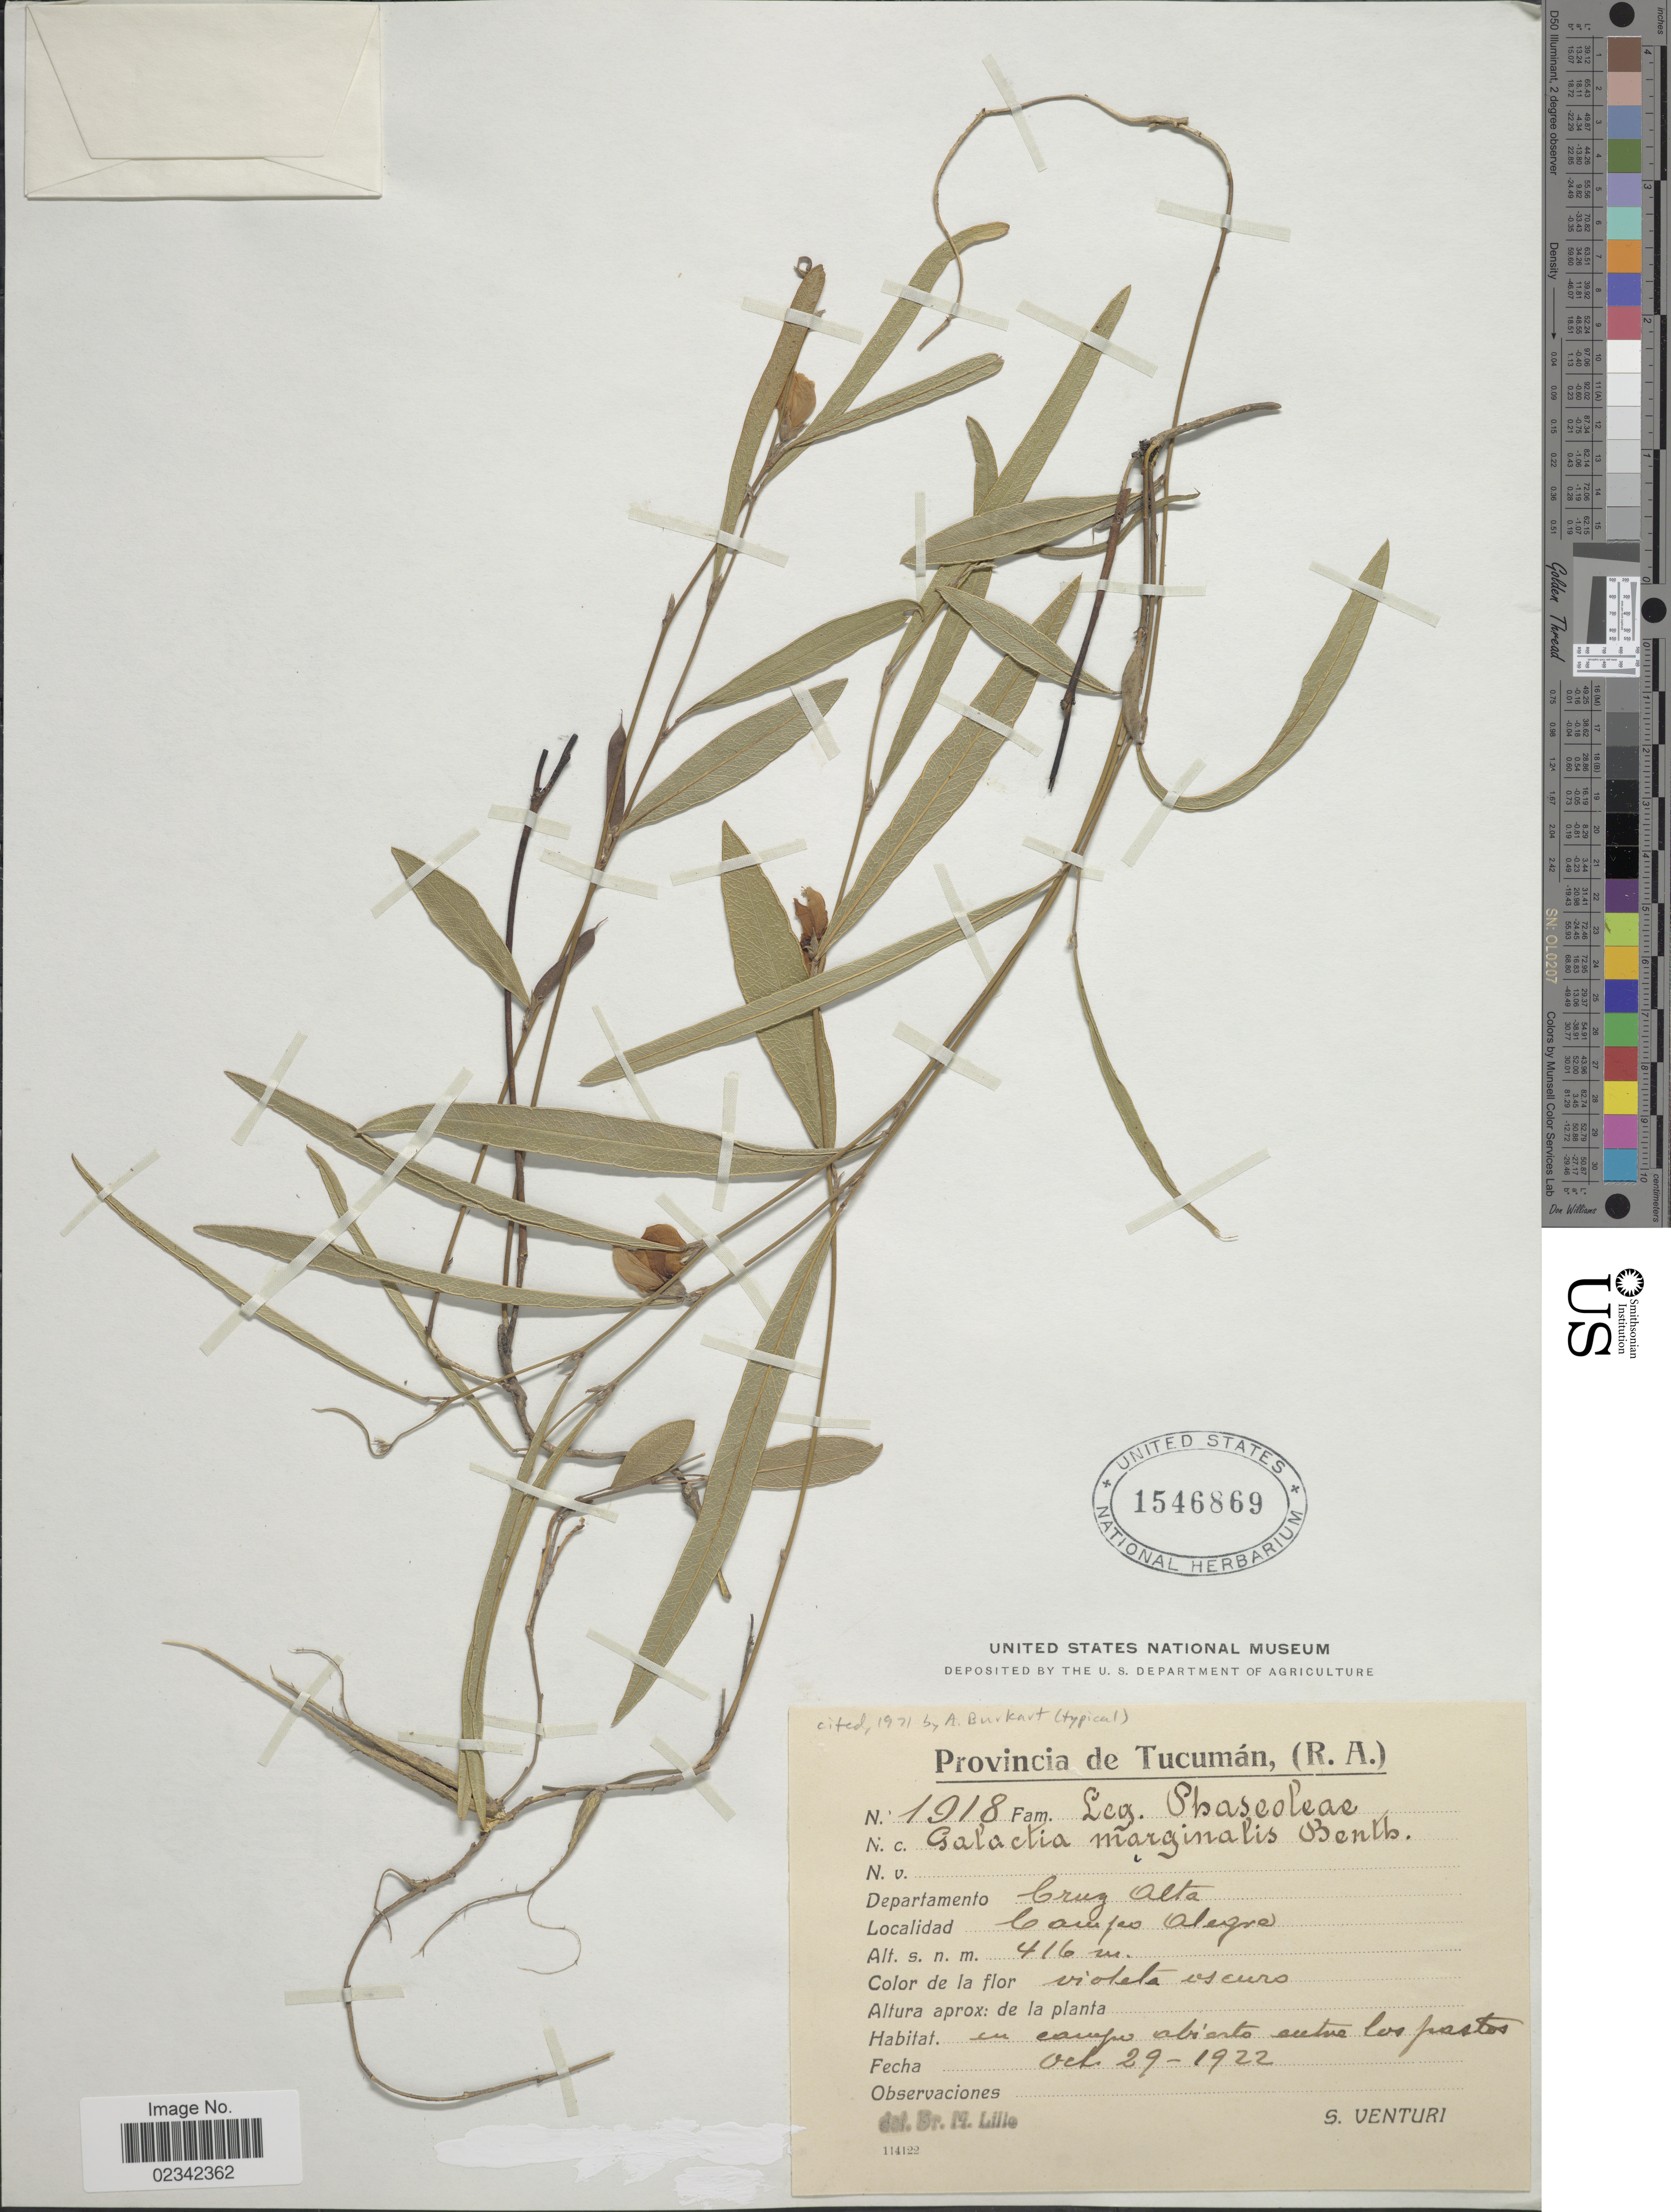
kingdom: Plantae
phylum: Tracheophyta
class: Magnoliopsida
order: Fabales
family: Fabaceae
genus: Nanogalactia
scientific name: Nanogalactia heterophylla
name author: (Gillies ex Hook. & Arn.) L.P. Queiroz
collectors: S. Venturi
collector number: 1918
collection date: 1922-10-29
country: Argentina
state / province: Tucuman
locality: Departamento Cruz Alta, Campo Alegre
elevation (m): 416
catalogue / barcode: US 1546869